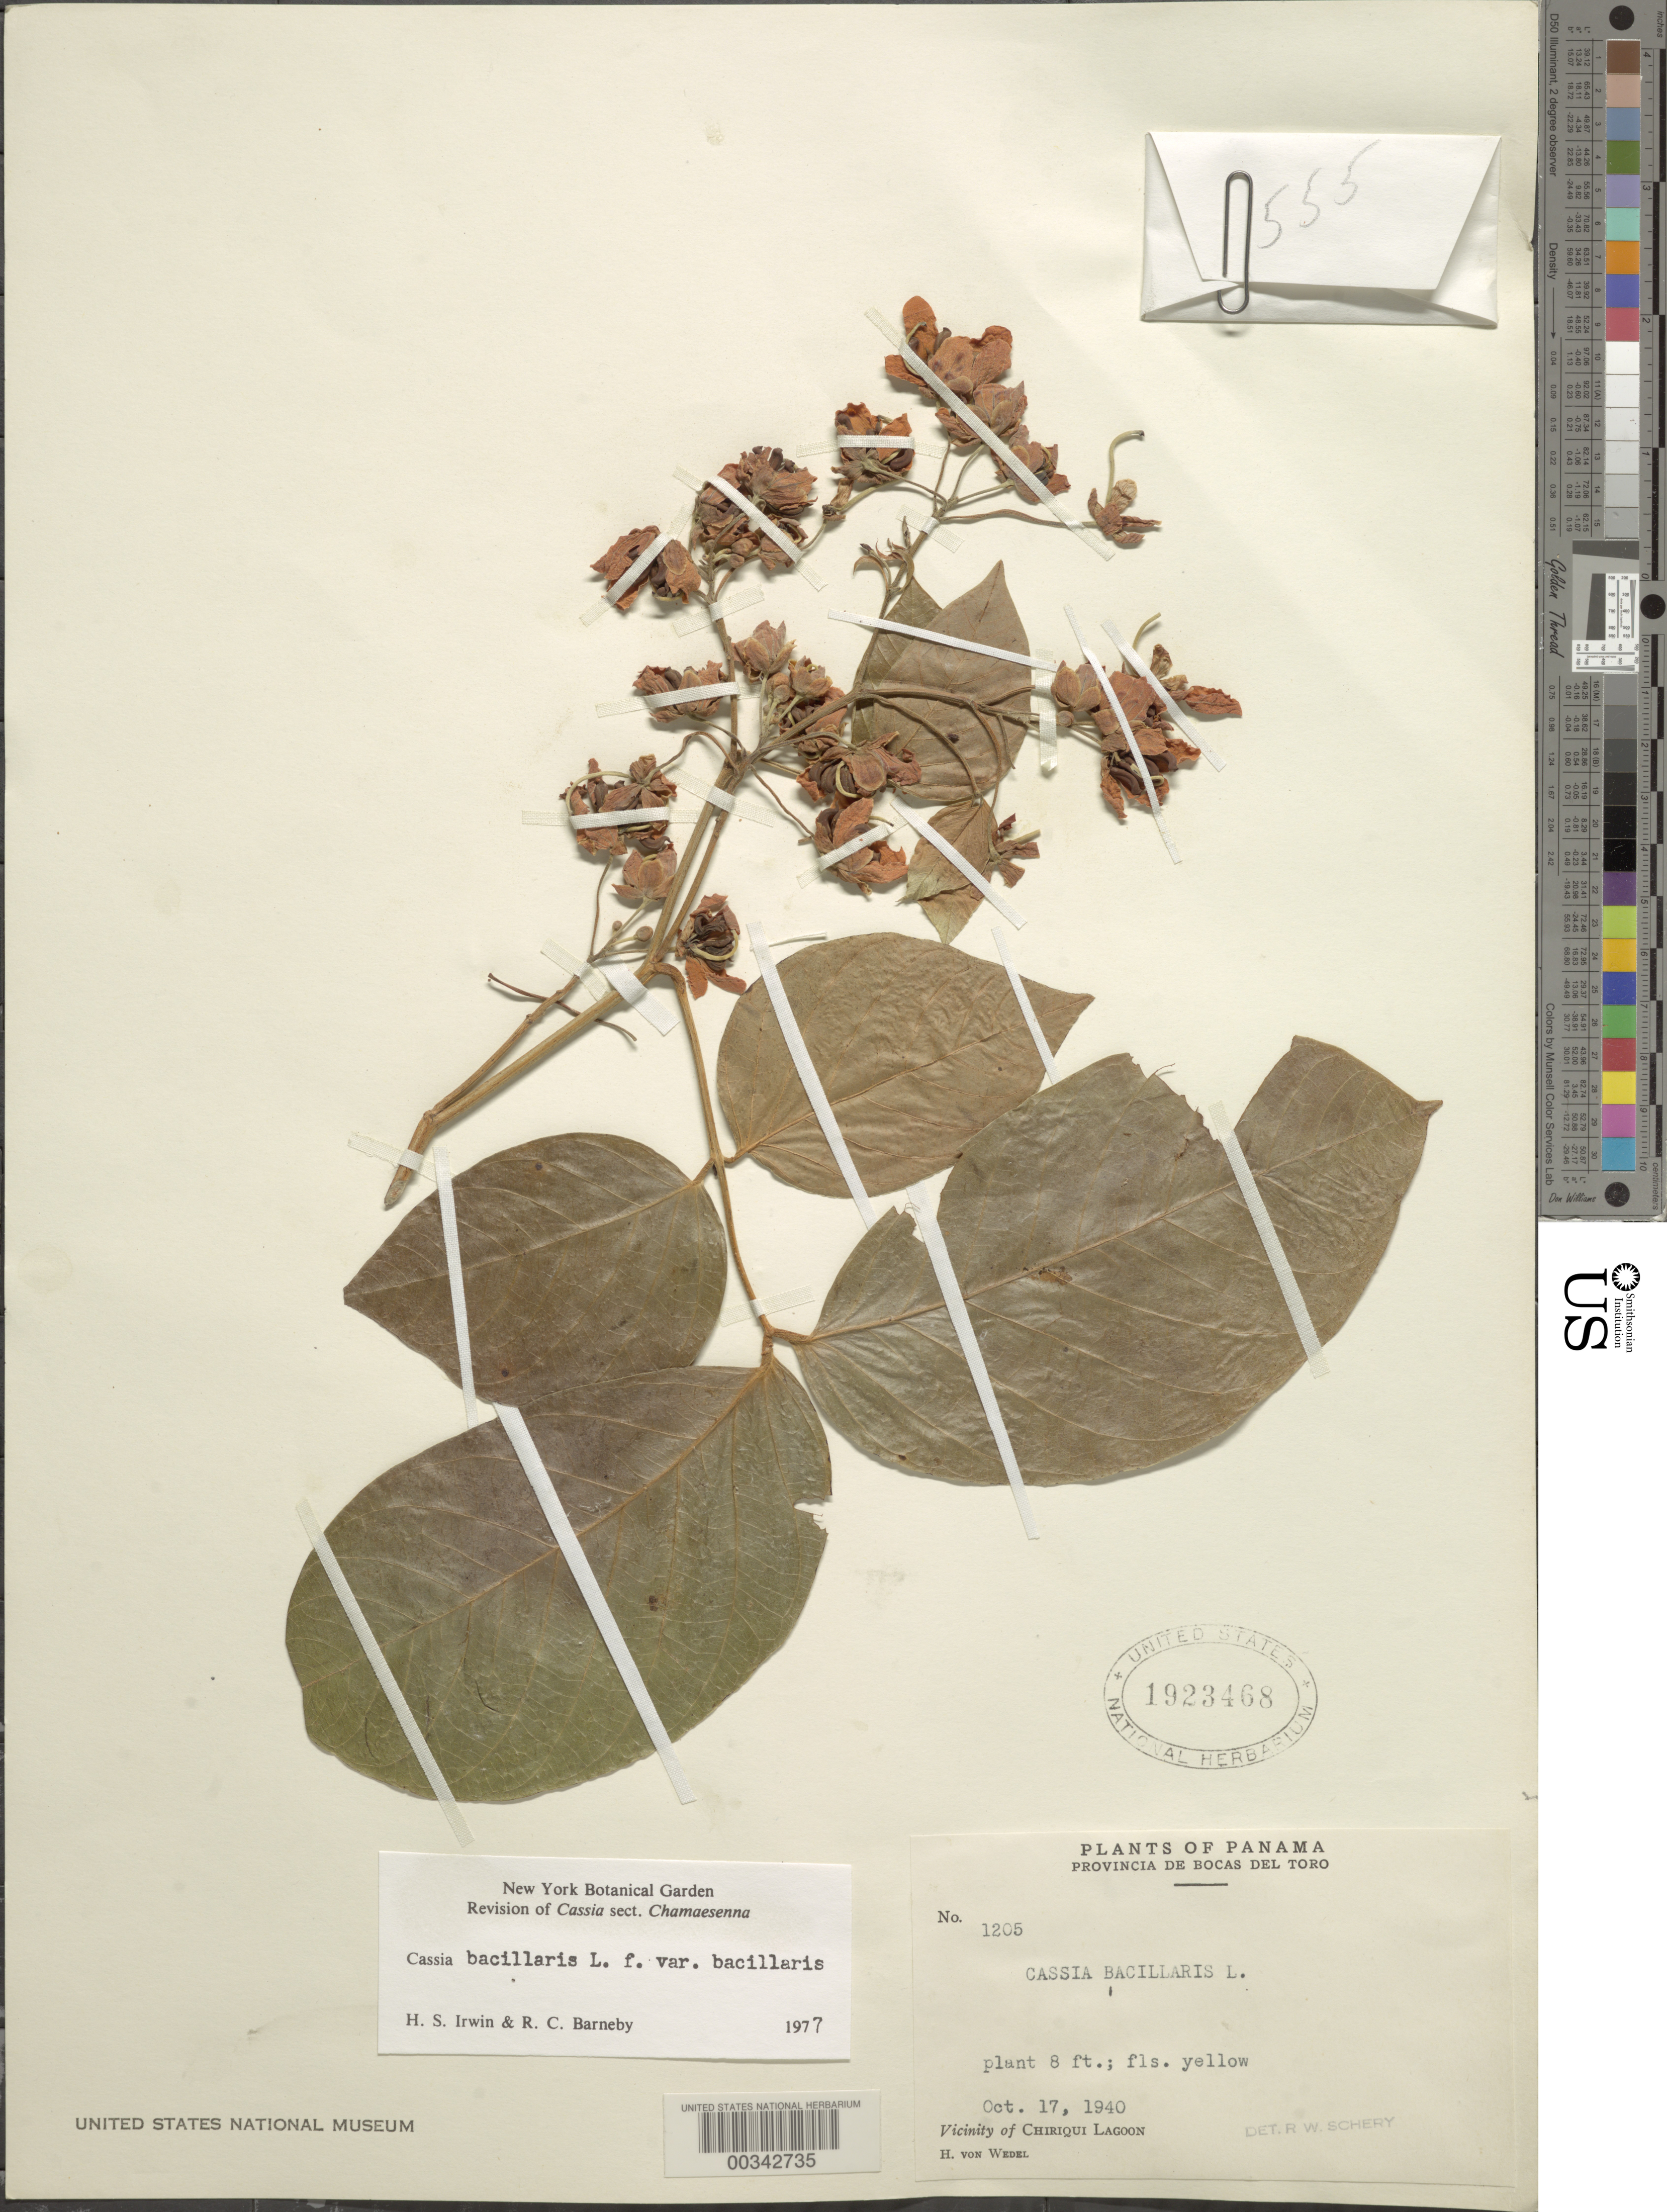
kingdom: Plantae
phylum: Tracheophyta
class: Magnoliopsida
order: Fabales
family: Fabaceae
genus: Senna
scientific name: Senna bacillaris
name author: (L. f.) H.S. Irwin & Barneby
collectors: H. von Wedel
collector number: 1205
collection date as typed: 17 Oct 1940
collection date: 1940-10-17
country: Panama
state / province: Bocas del Toro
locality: Vicinity of Chiriquí Lagoon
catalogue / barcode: US 1923468